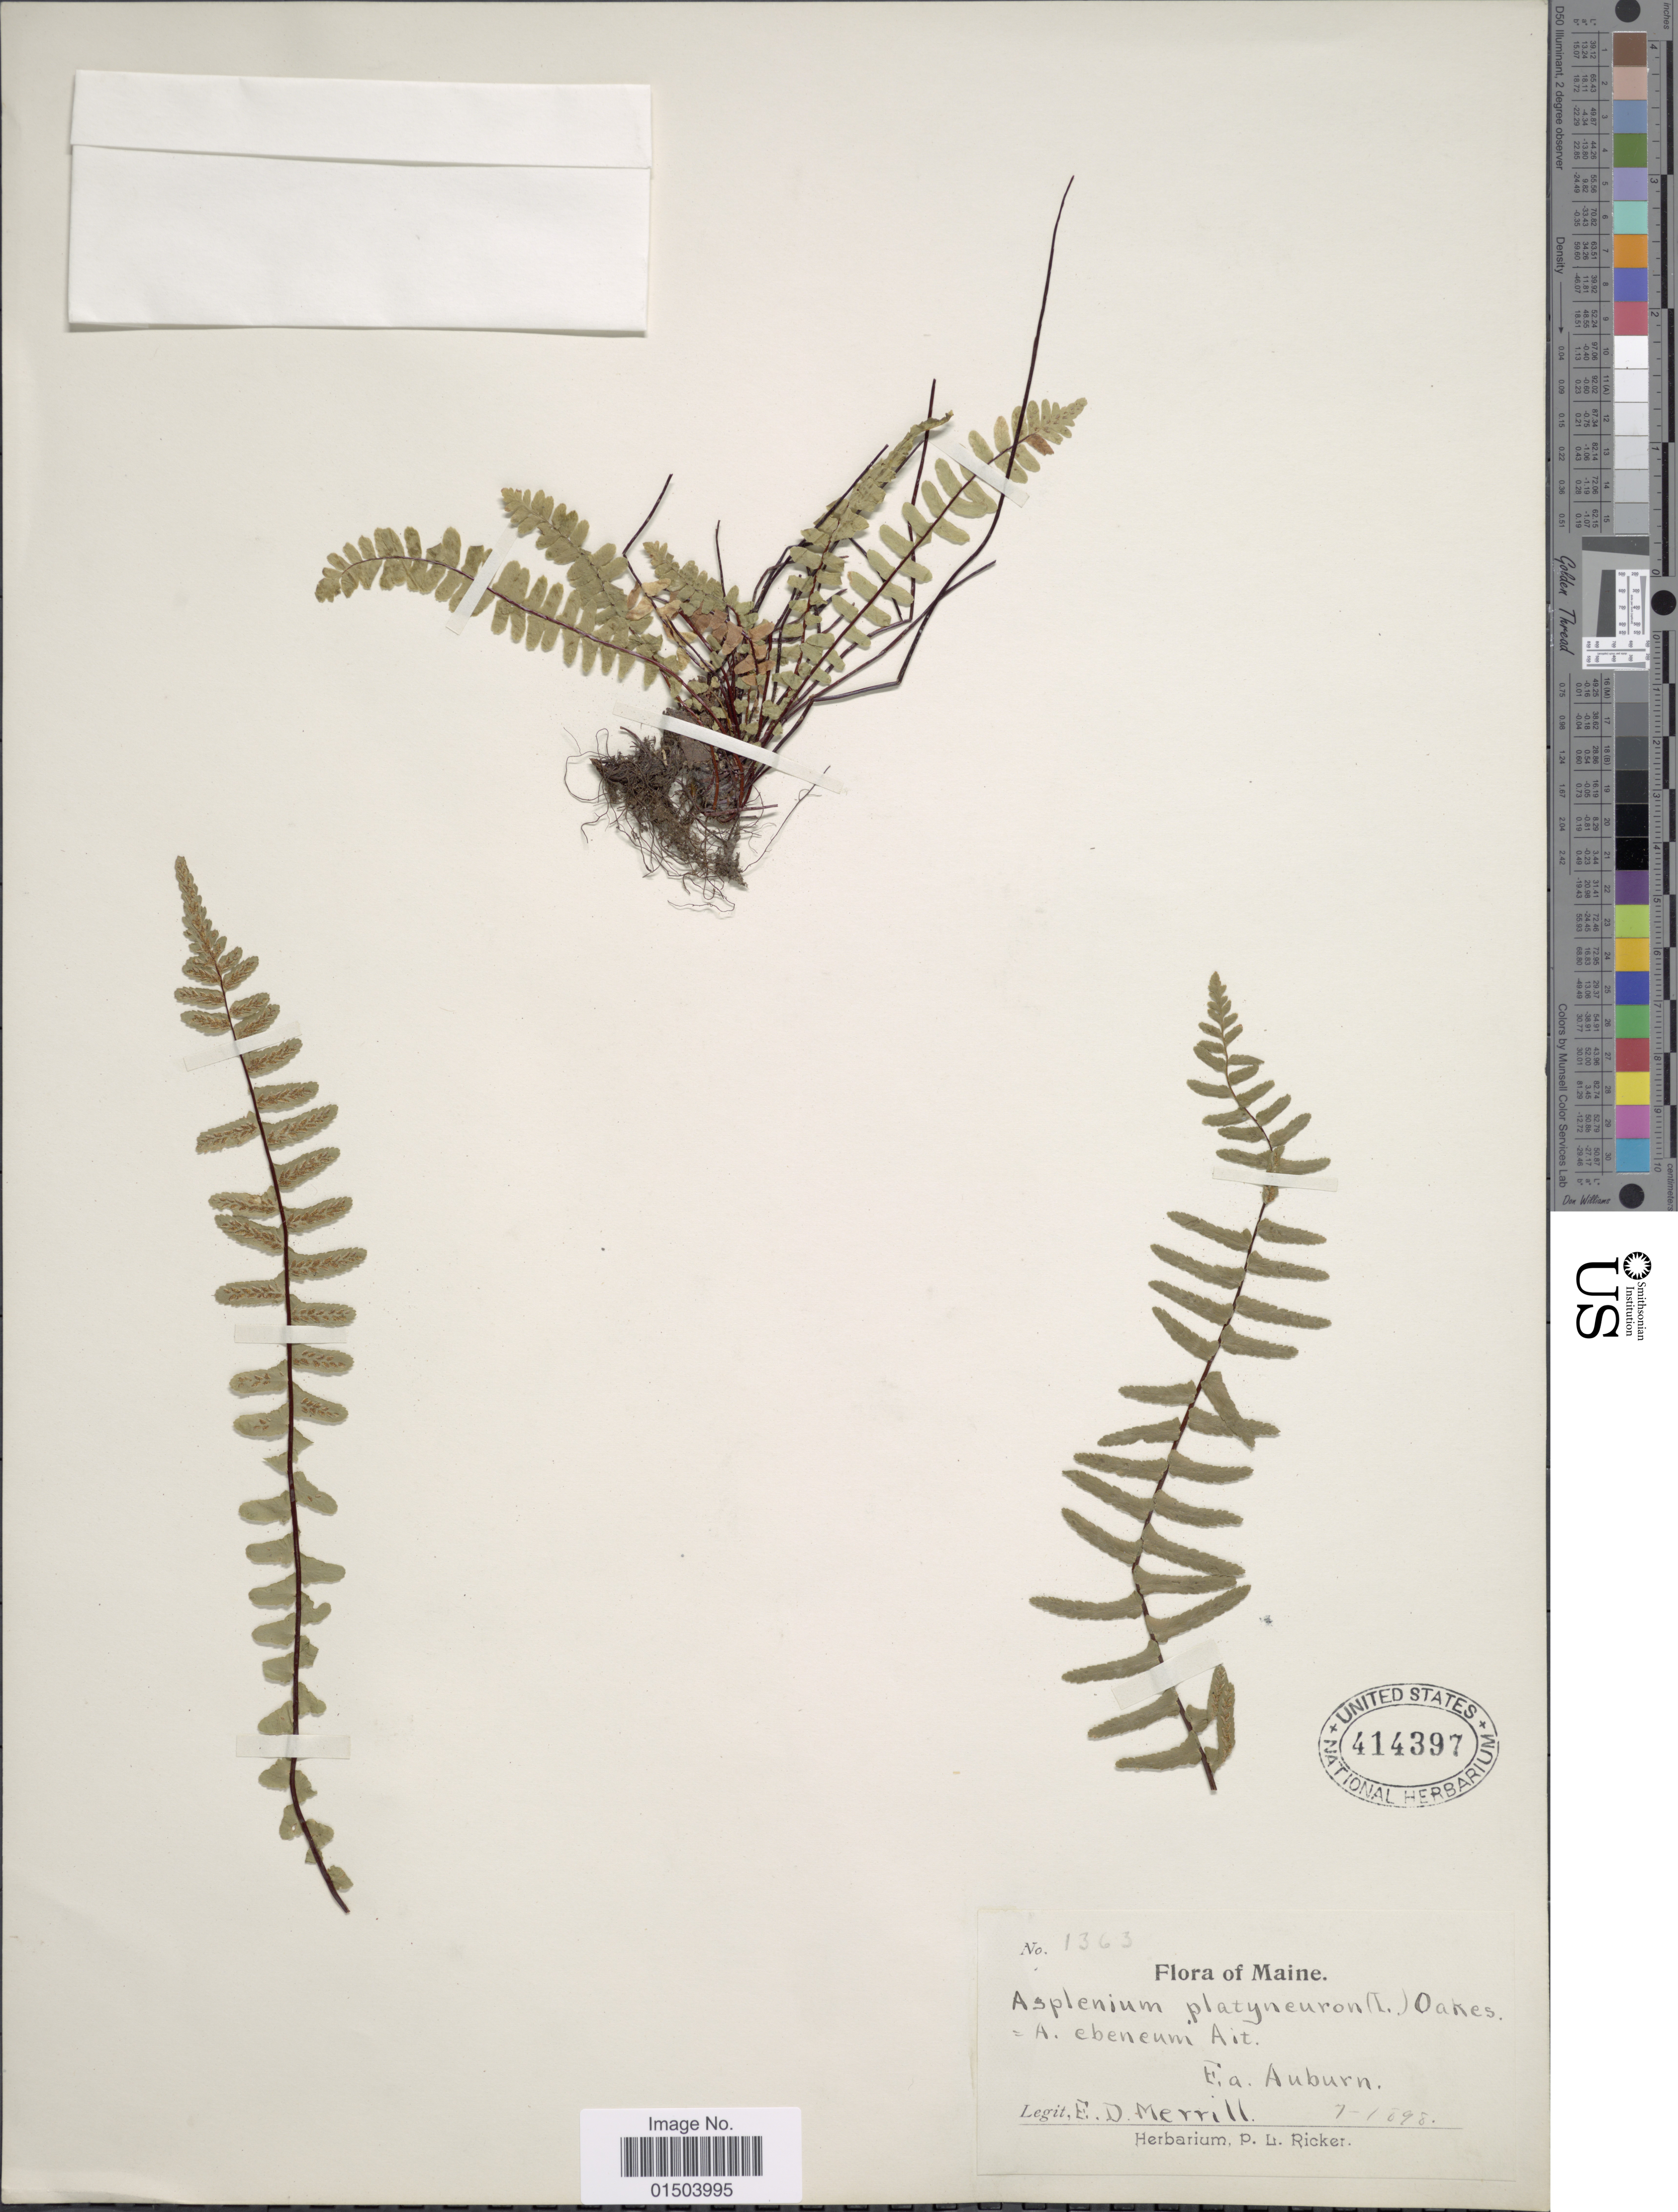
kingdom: Plantae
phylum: Tracheophyta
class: Polypodiopsida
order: Polypodiales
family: Aspleniaceae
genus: Asplenium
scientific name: Asplenium platyneuron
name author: (L.) Britton, Stearns & Poggenb.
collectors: E. D. Merrill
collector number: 1363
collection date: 1898-07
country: United States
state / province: Maine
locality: E.a. Auburn.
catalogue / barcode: US 414397